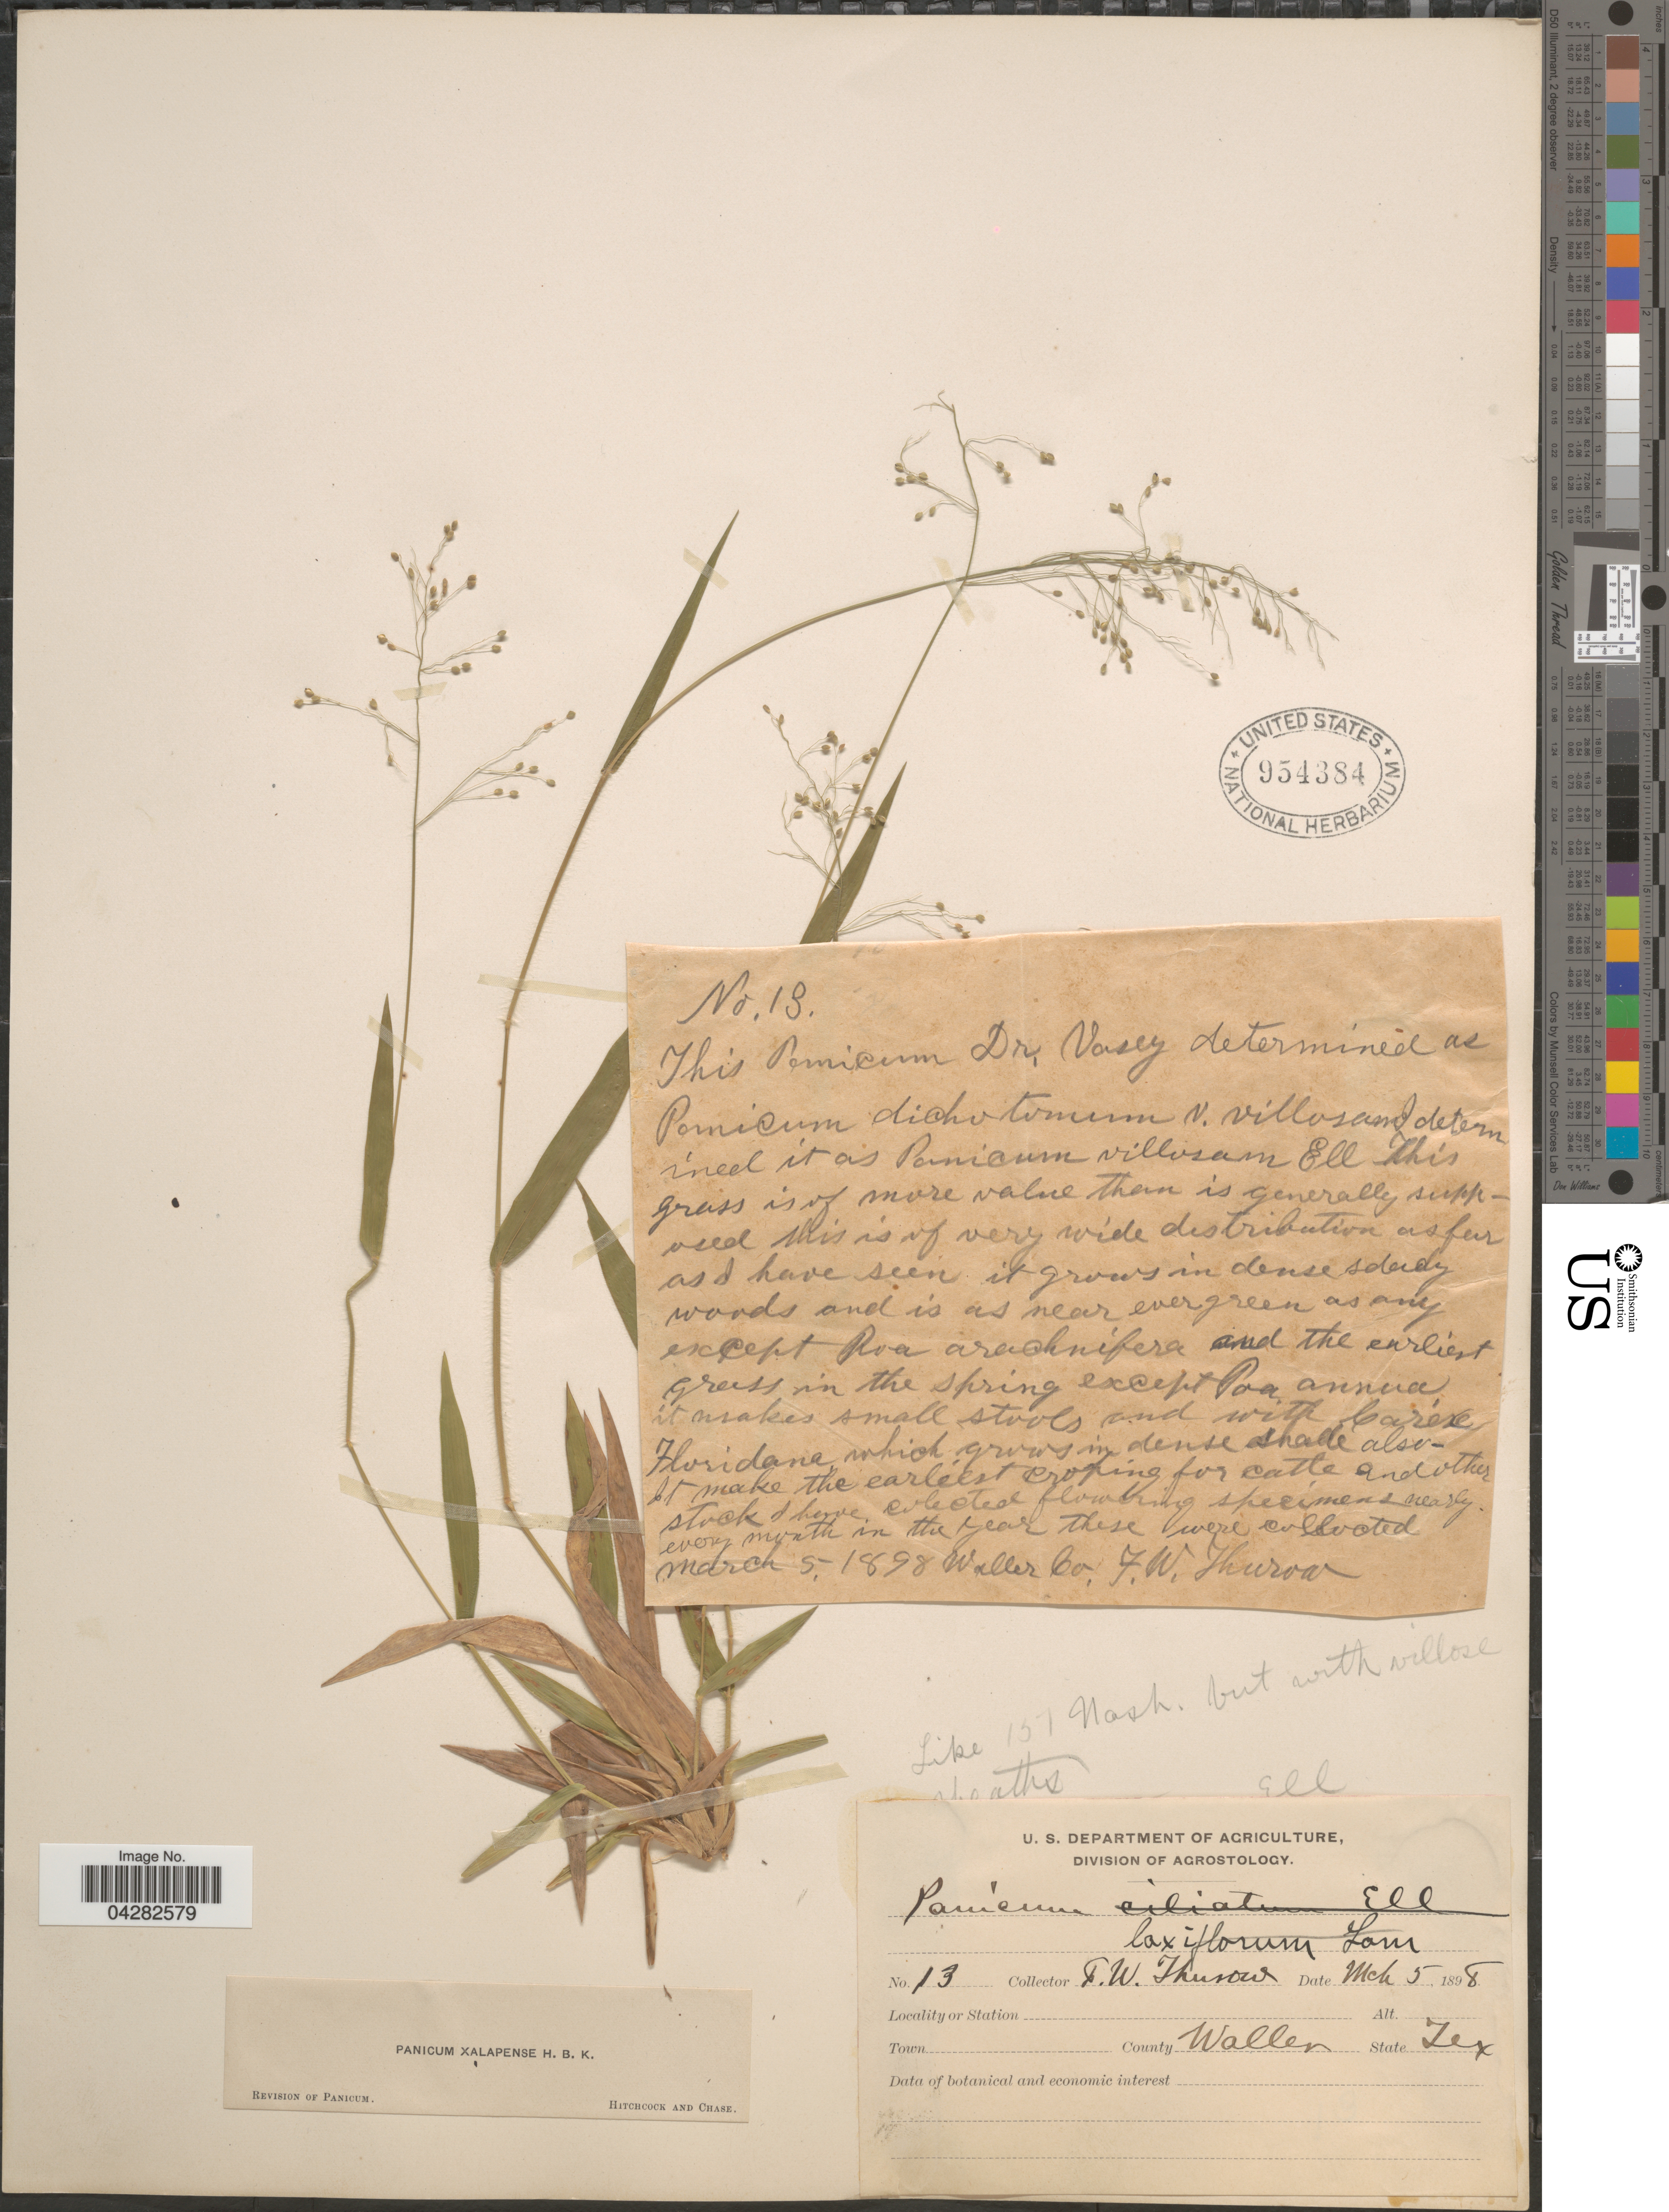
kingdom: Plantae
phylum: Tracheophyta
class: Liliopsida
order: Poales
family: Poaceae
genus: Dichanthelium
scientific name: Dichanthelium laxiflorum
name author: (Lam.) Gould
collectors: F. W. Thurow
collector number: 13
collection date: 1898-03-05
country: United States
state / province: Texas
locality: County Waller.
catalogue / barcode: US 954384